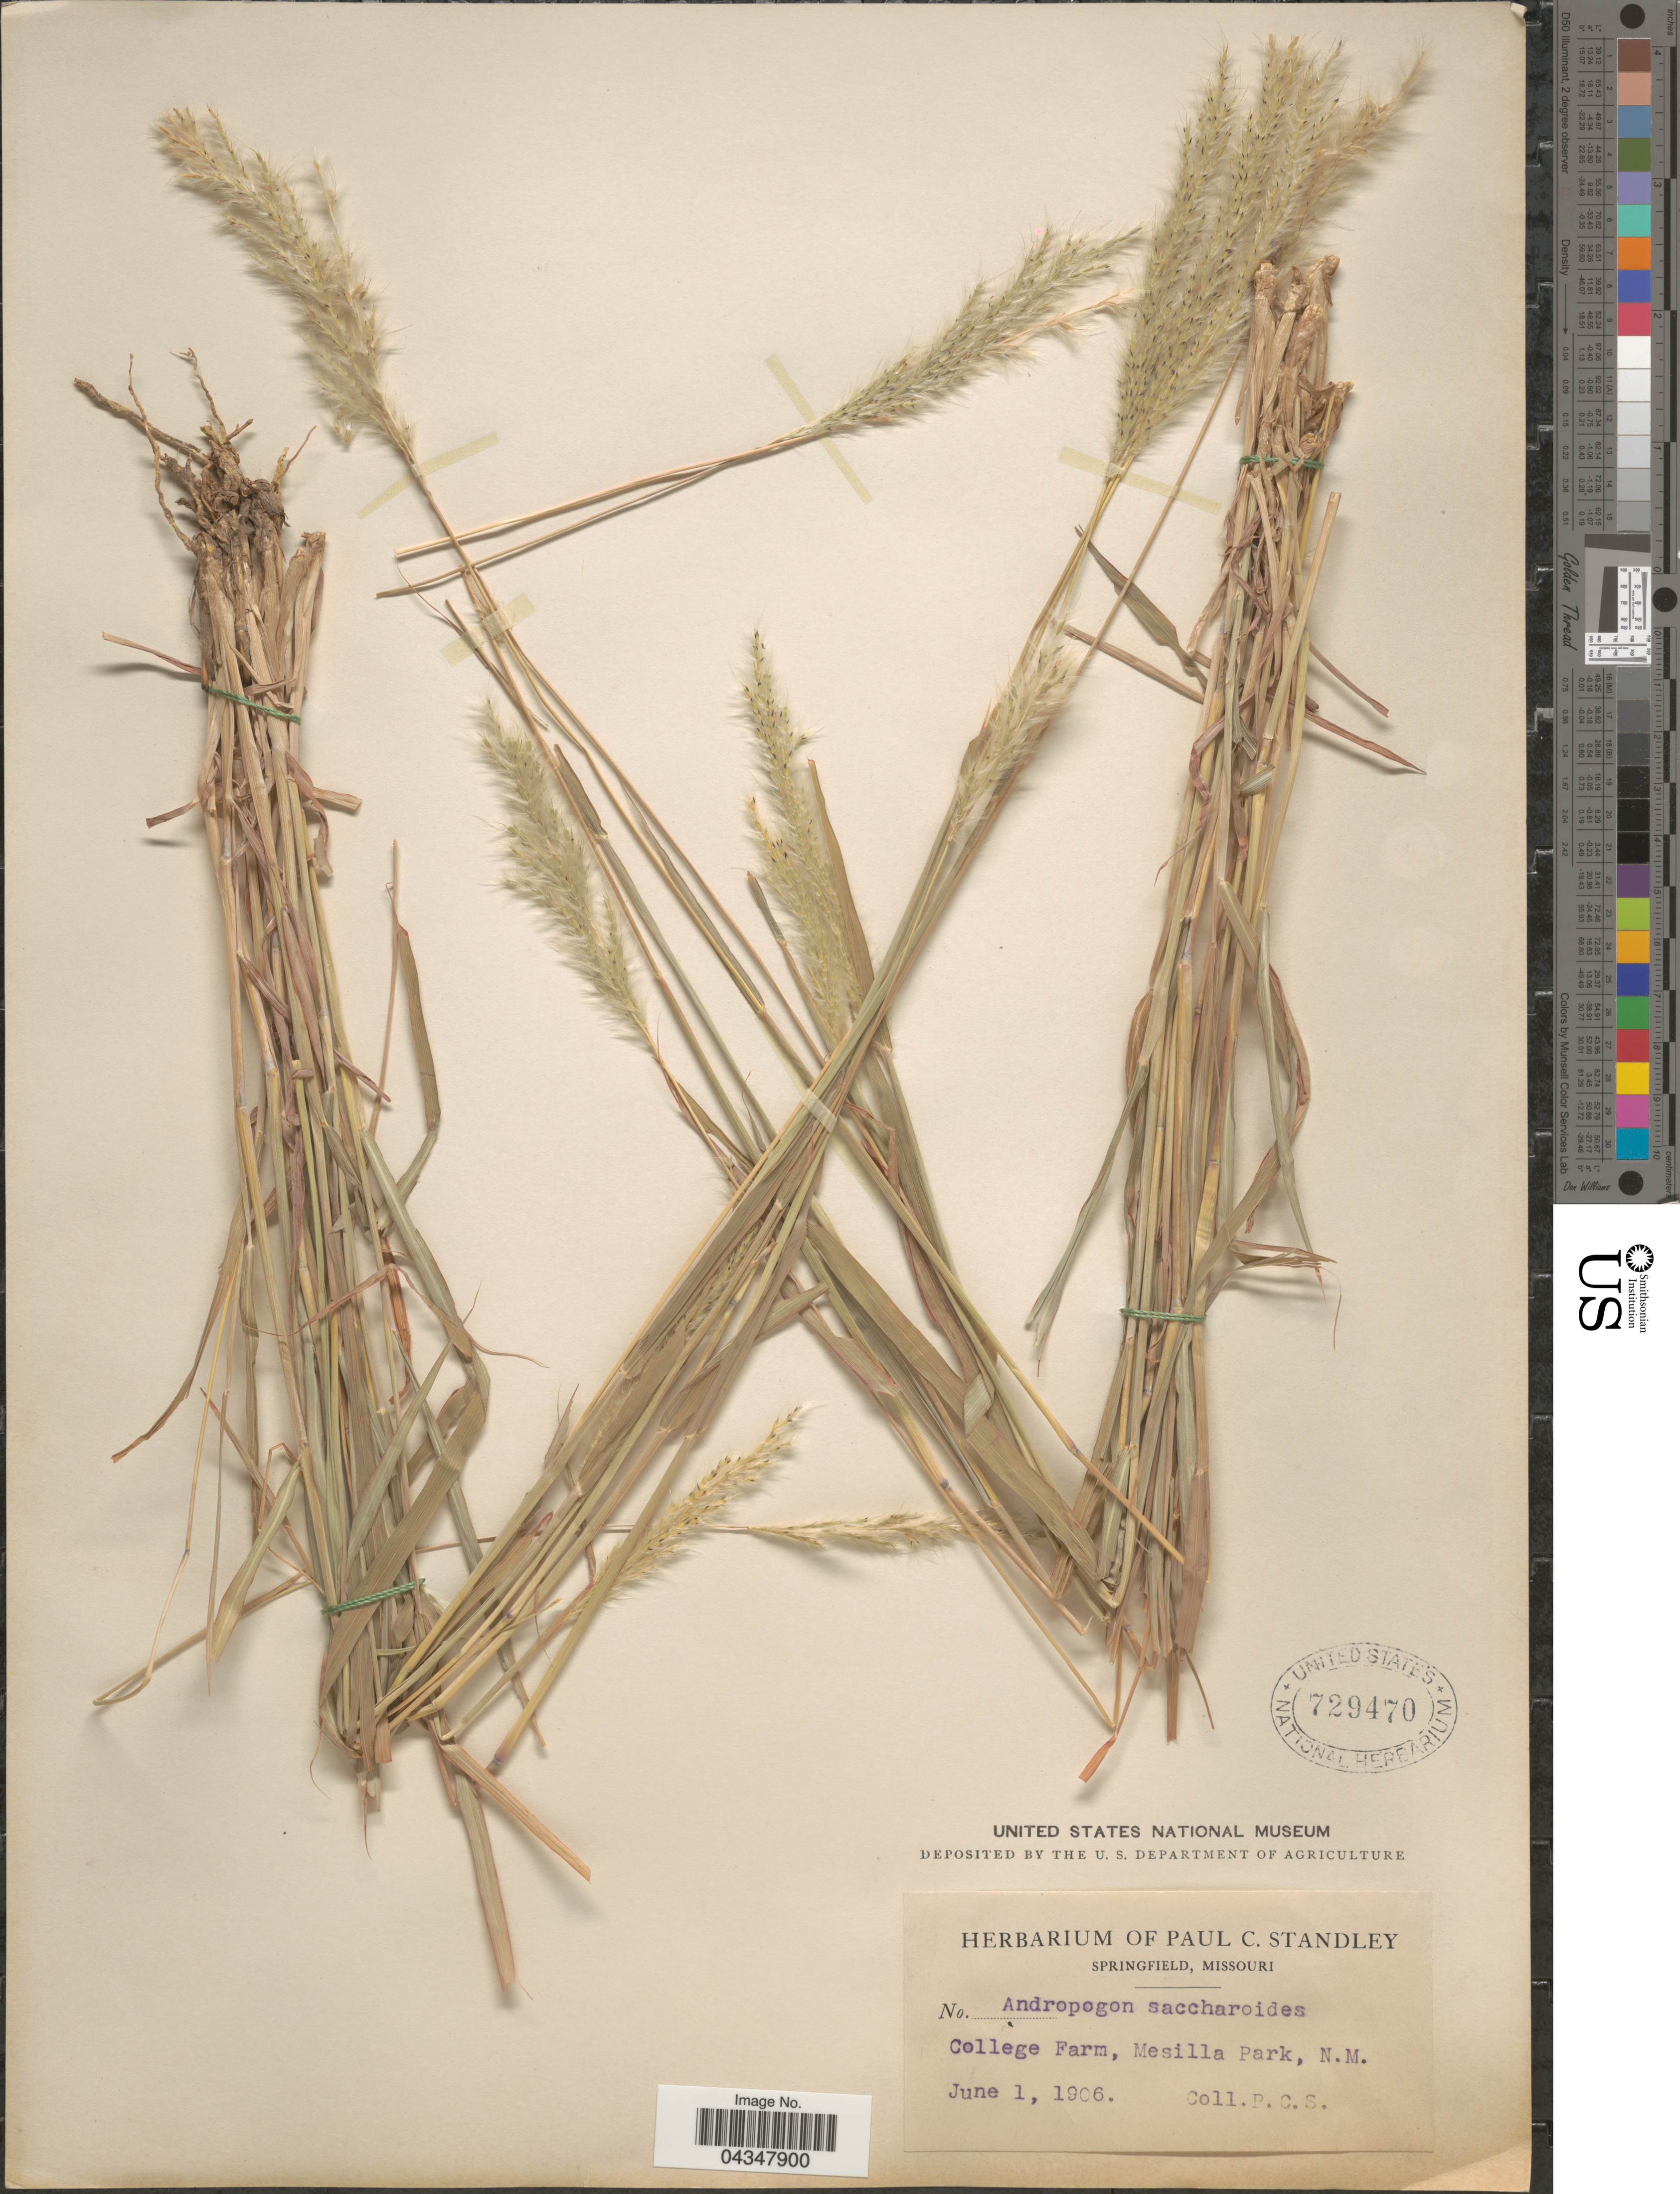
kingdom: Plantae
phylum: Tracheophyta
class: Liliopsida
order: Poales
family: Poaceae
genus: Bothriochloa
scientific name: Bothriochloa saccharoides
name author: (Sw.) Rydb.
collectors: P. C. Standley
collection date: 1906-06-01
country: United States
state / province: New Mexico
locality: College Farm, Mesilla Park.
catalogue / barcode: US 729470